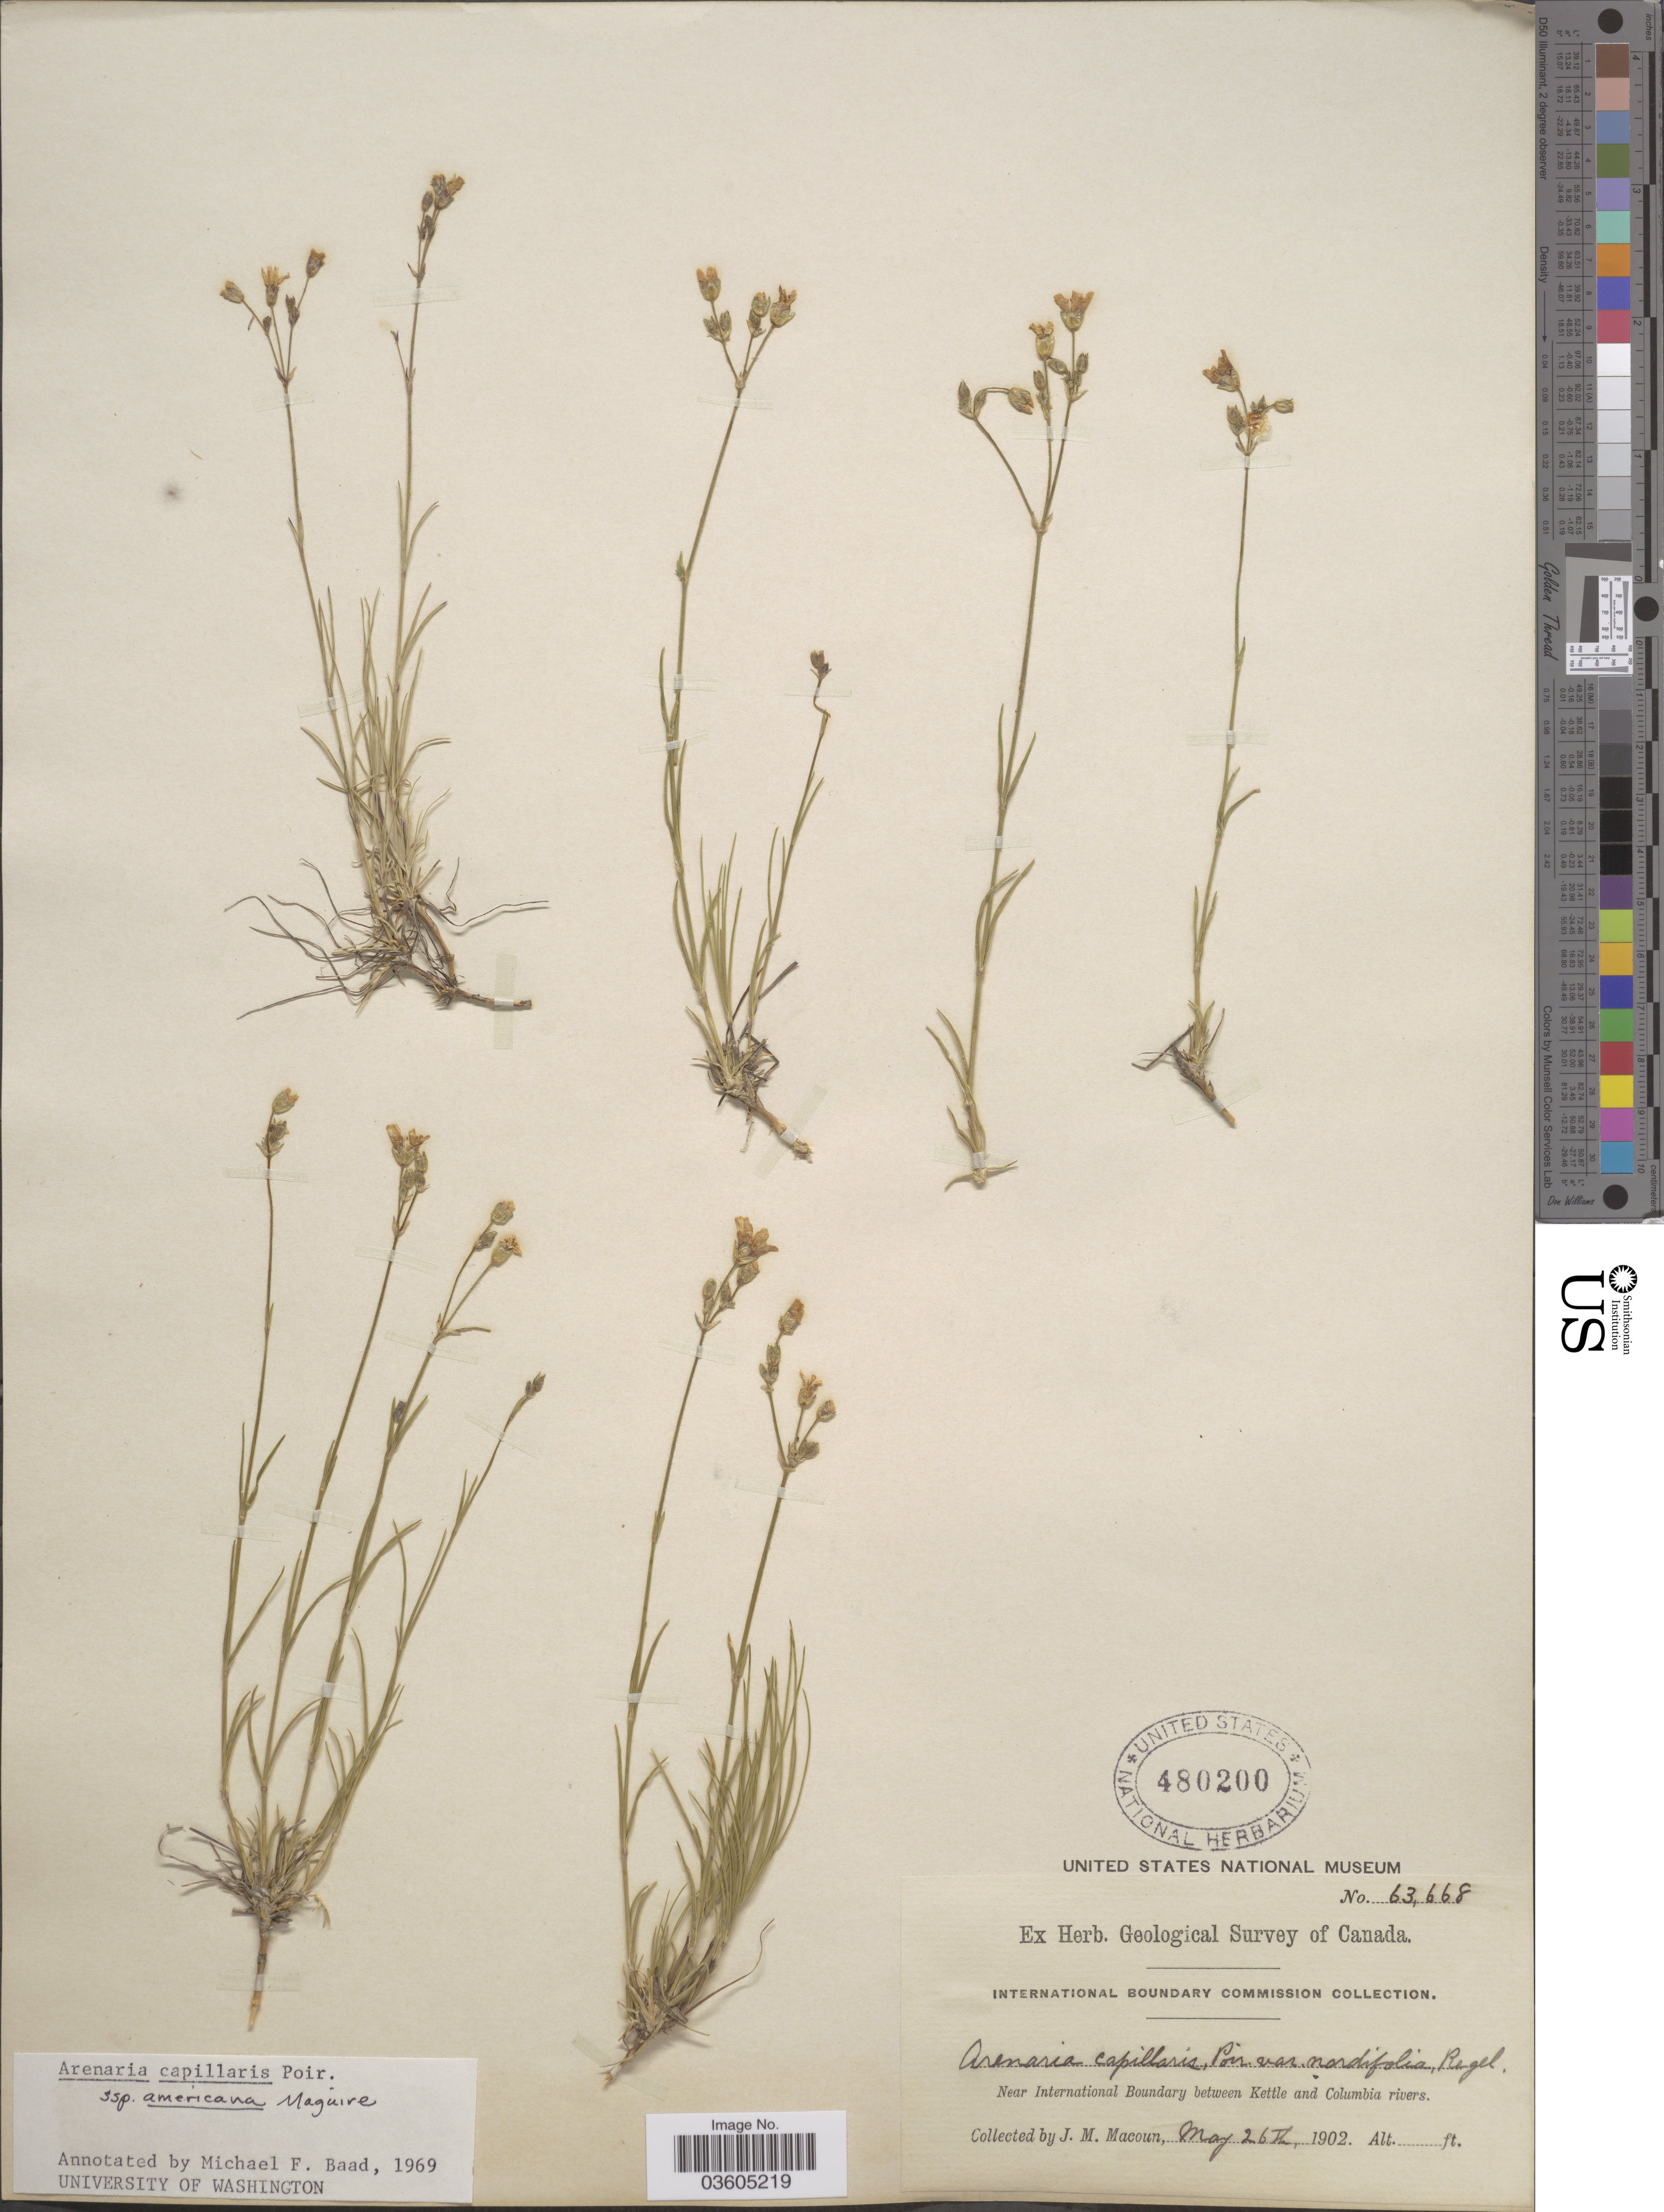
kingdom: Plantae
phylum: Tracheophyta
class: Magnoliopsida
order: Caryophyllales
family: Caryophyllaceae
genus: Eremogone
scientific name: Eremogone capillaris var. americana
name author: (Maguire) R.L. Hartm. & Rabeler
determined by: U.S. National Herbarium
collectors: J. M. Macoun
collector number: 63668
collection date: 1902-05-26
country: Canada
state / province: British Columbia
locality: Near International Boundary between Kettle and Columbia rivers.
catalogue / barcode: US 480200